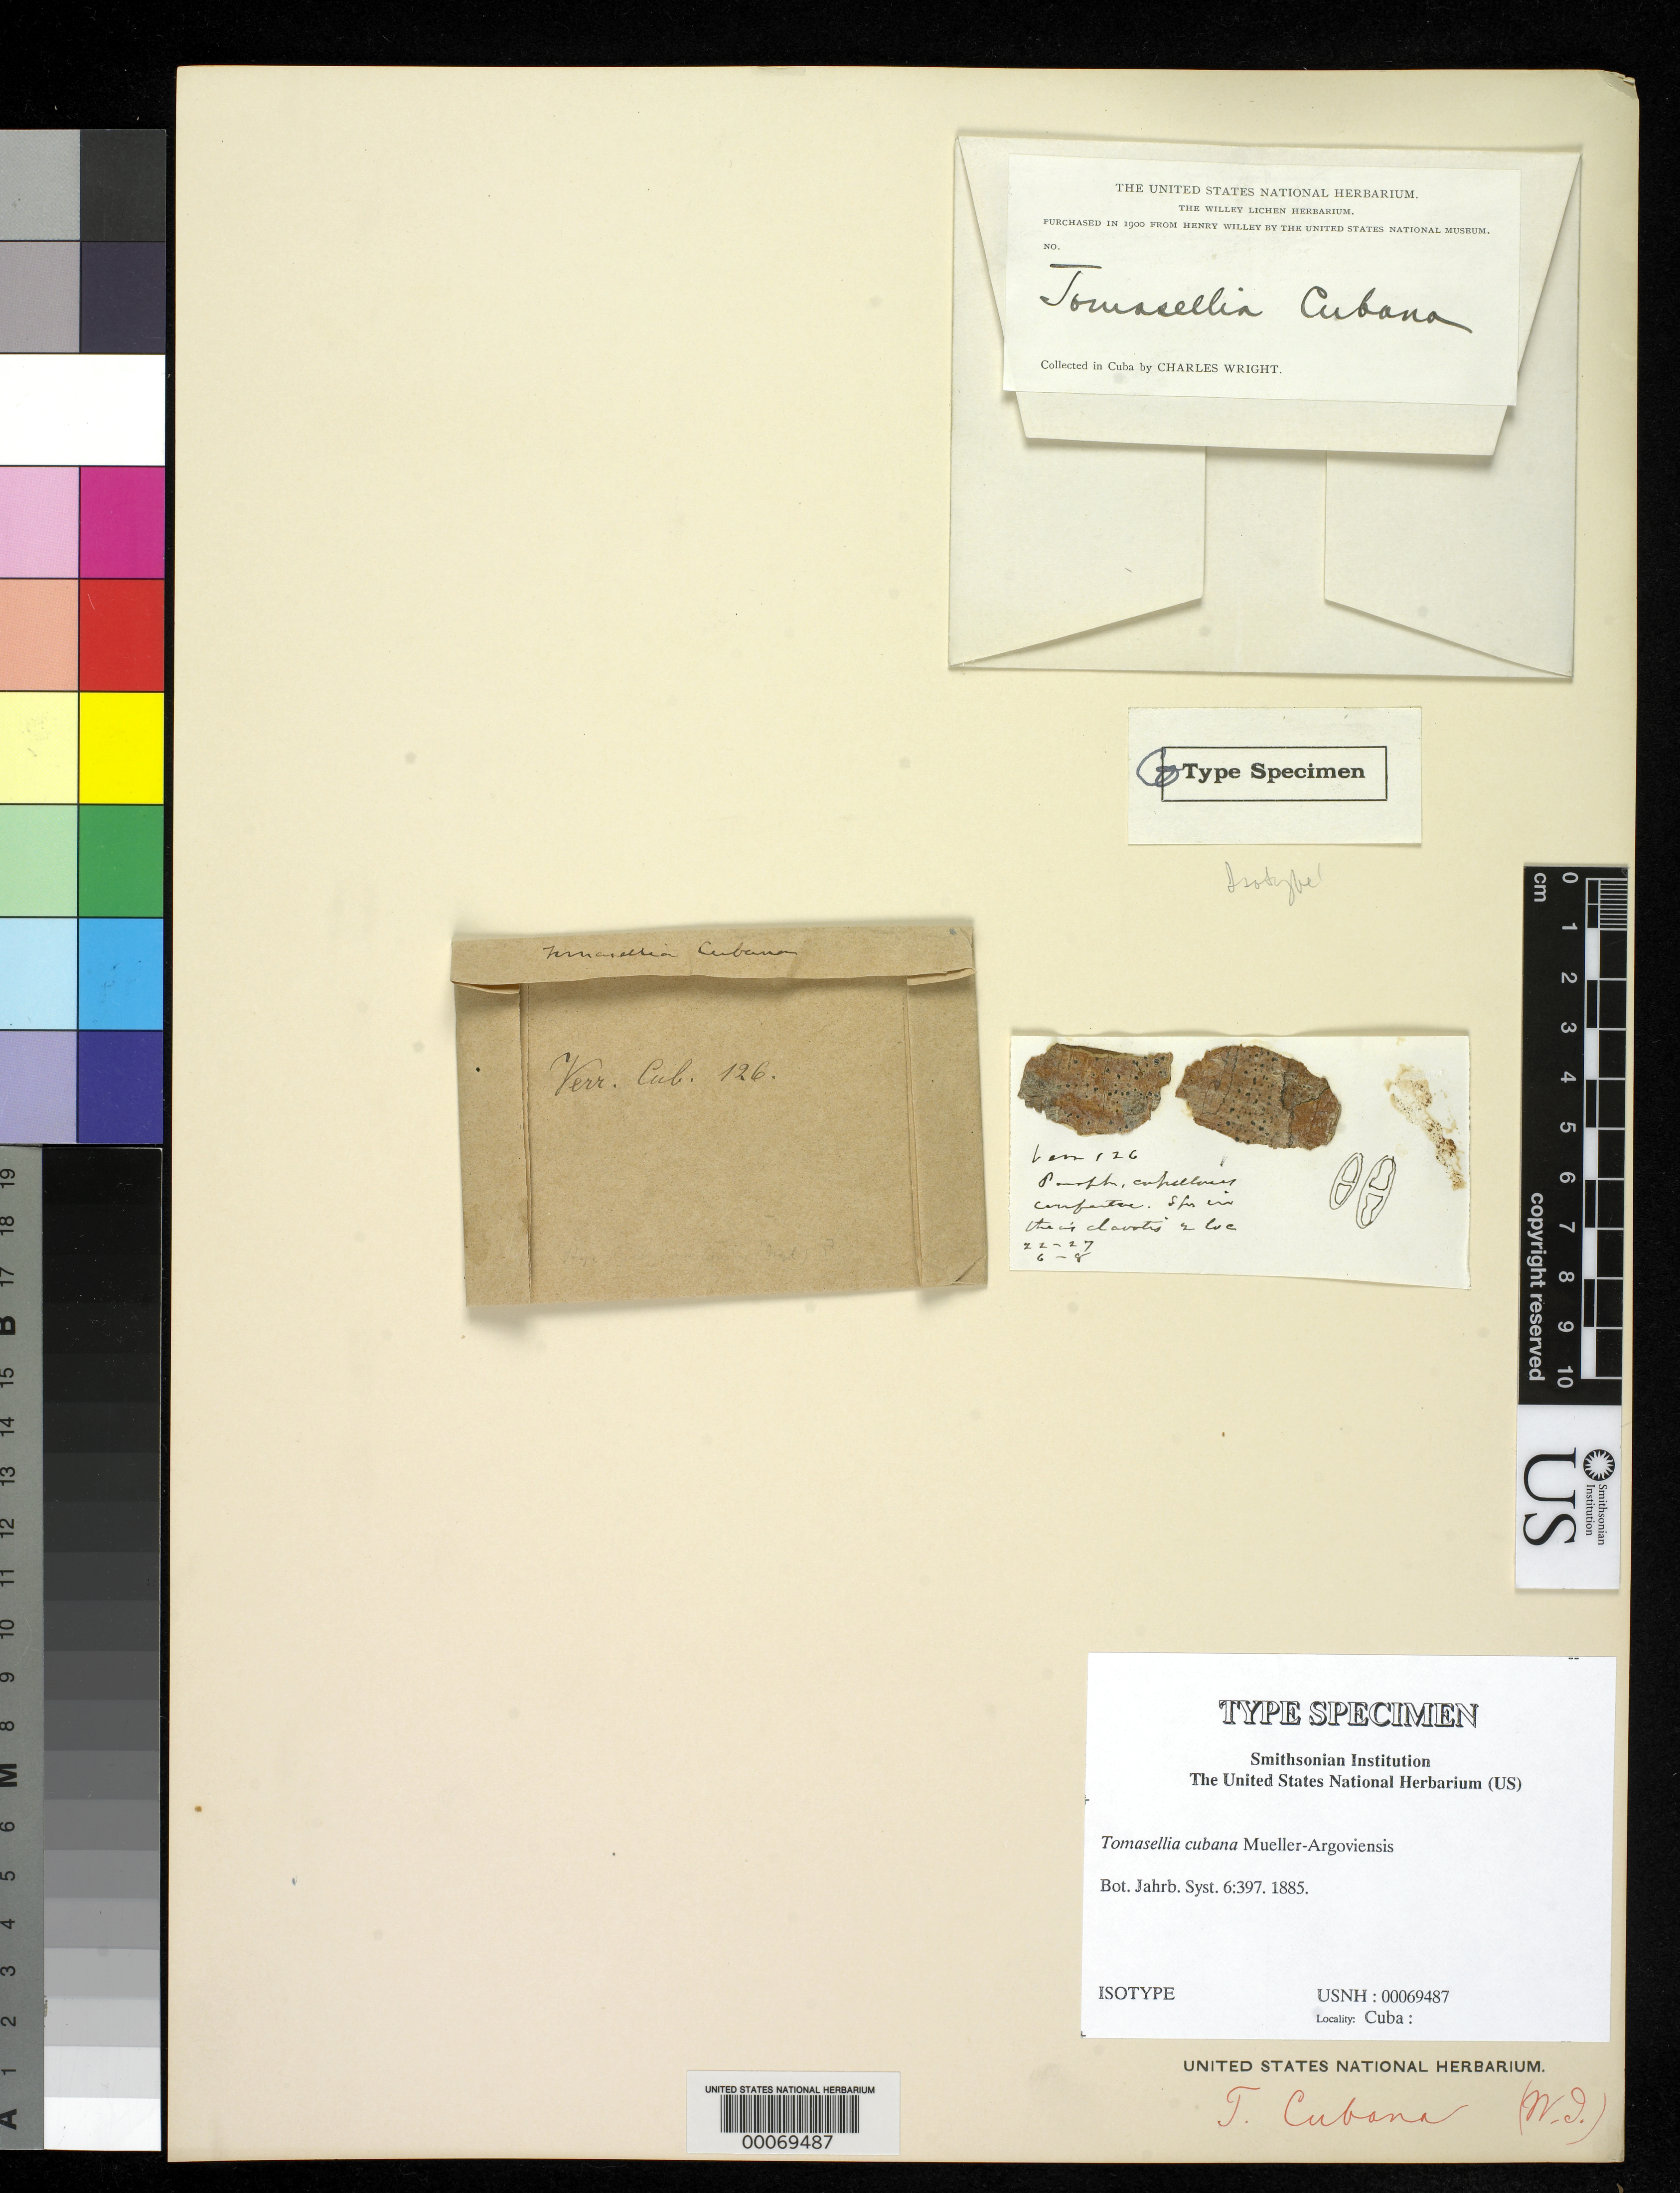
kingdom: Fungi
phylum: Ascomycota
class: Dothideomycetes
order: Pleosporales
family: Naetrocymbaceae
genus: Tomasellia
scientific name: Tomasellia cubana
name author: Müll. Arg.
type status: Isotype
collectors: C. Wright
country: Cuba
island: Greater Antilles